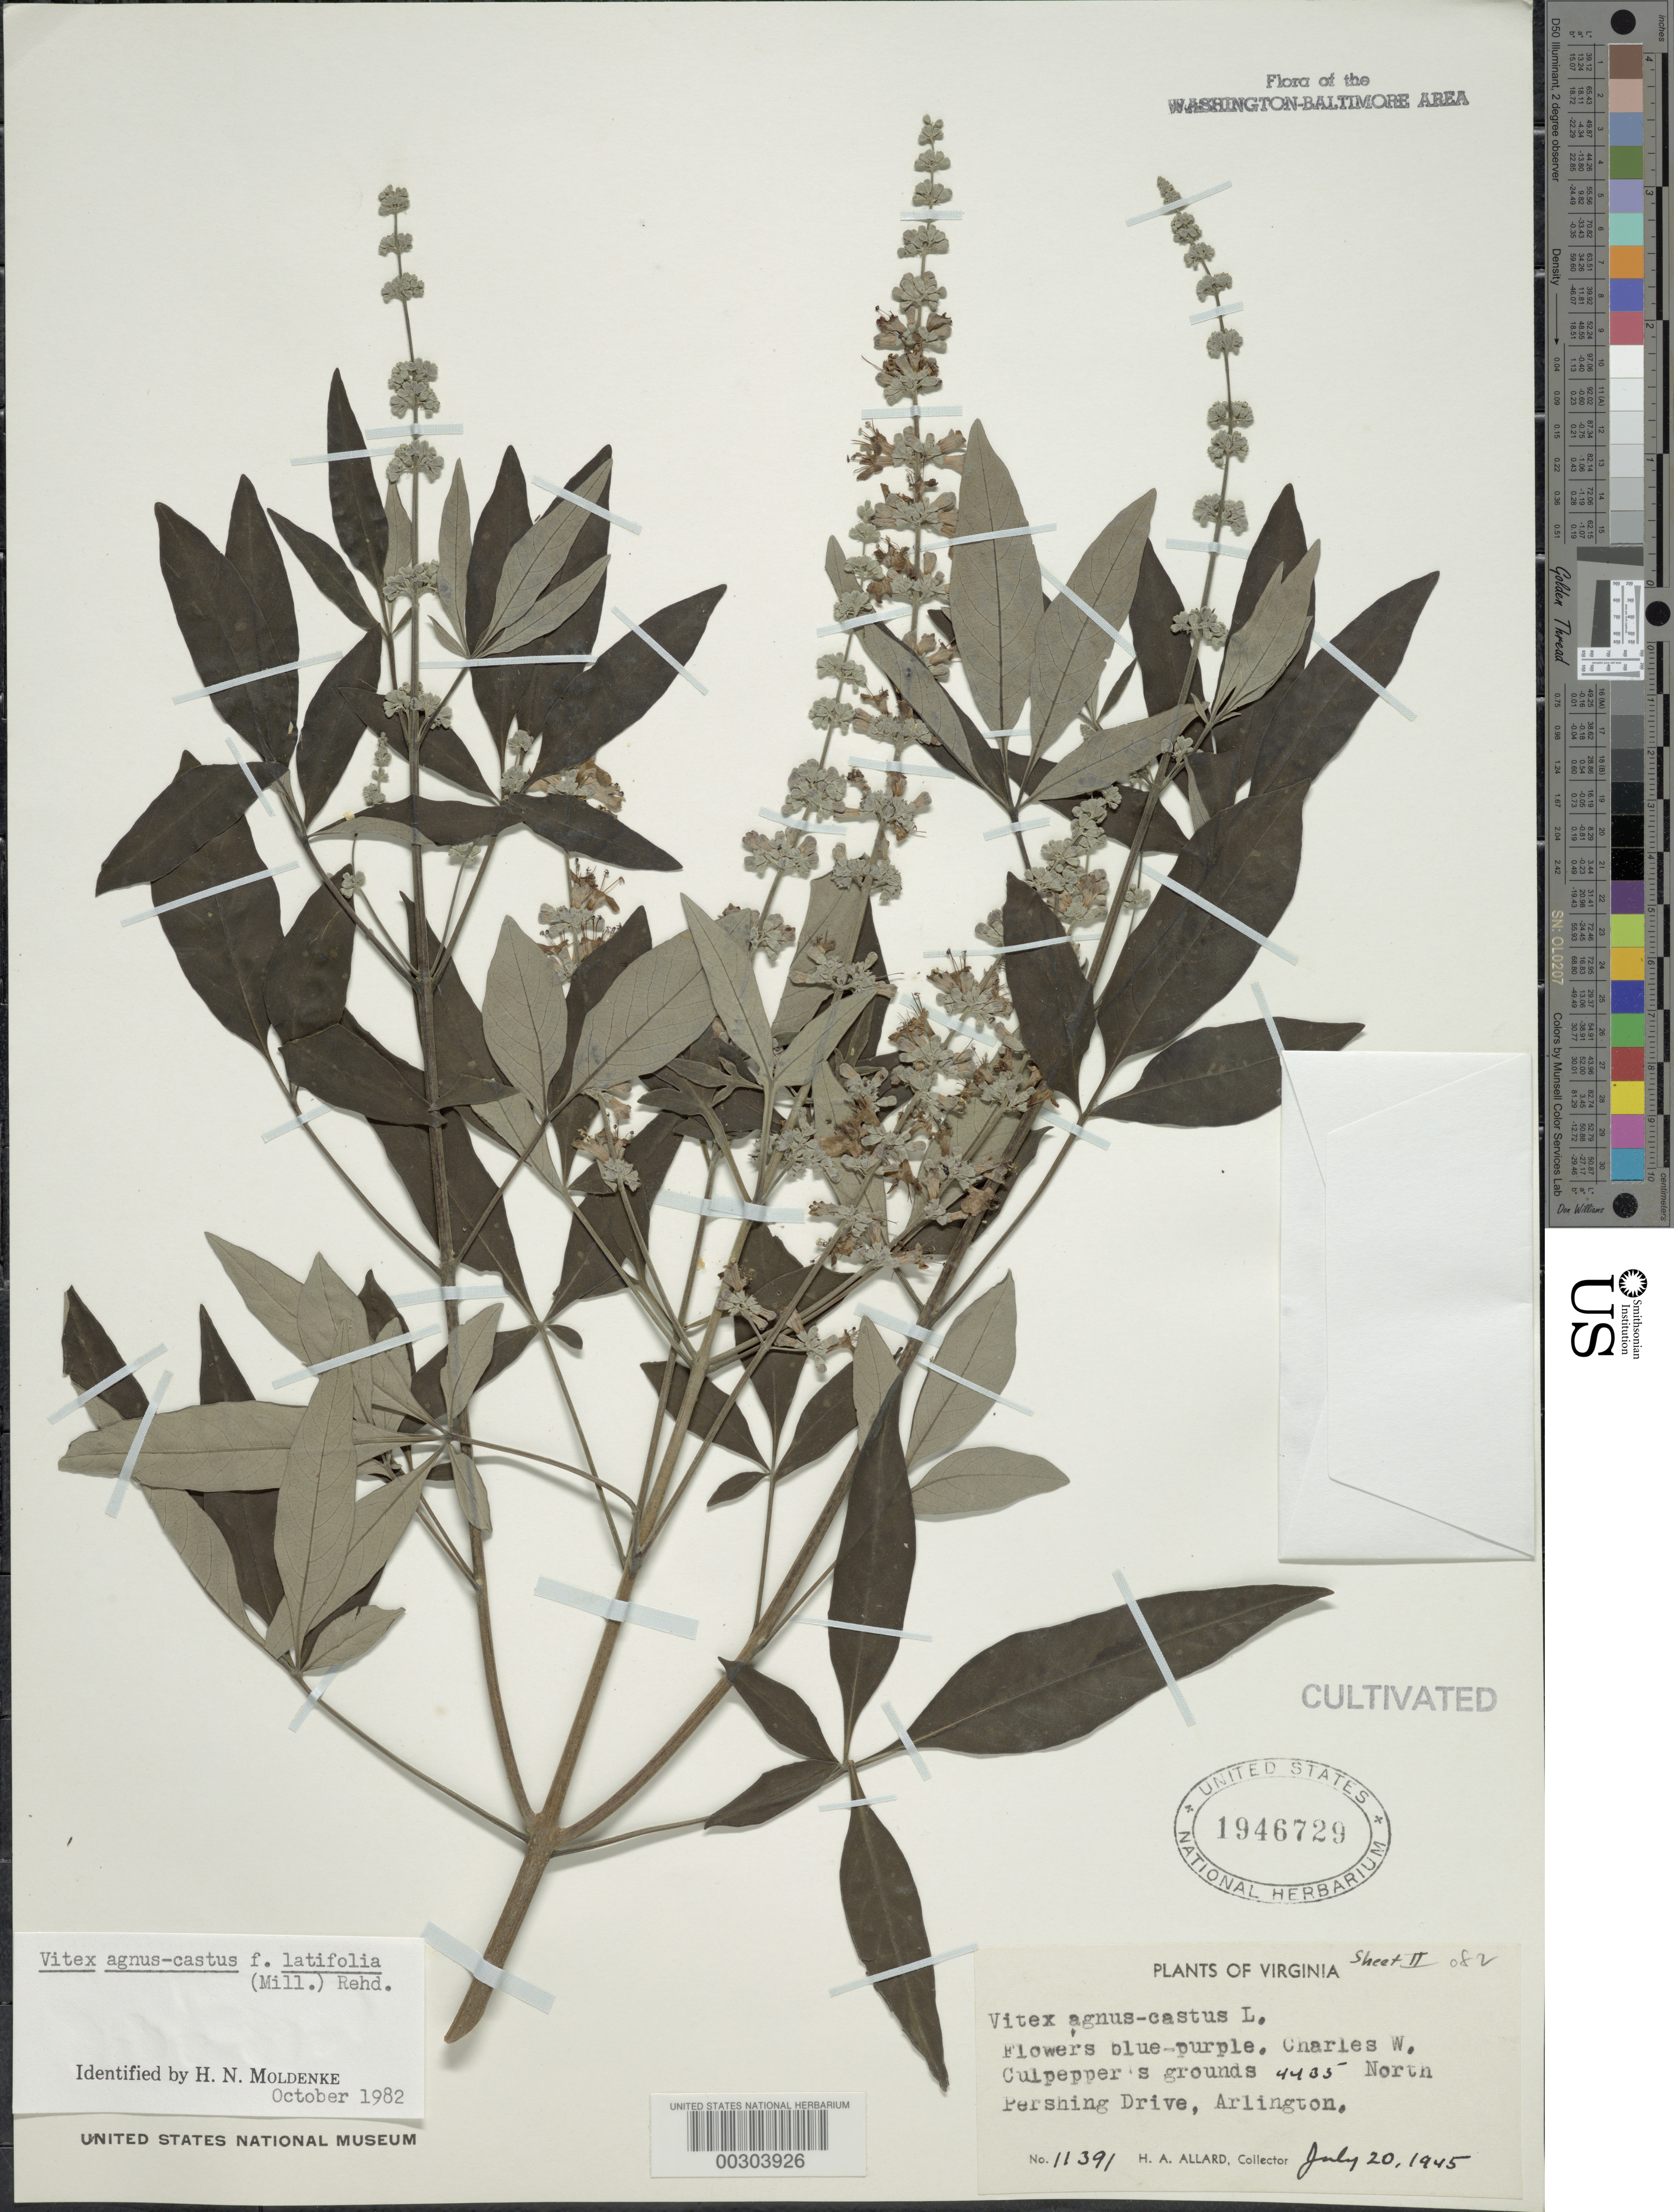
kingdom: Plantae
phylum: Tracheophyta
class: Magnoliopsida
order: Lamiales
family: Lamiaceae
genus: Vitex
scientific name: Vitex agnus-castus f. latifolia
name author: (Mill.) Rehder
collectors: H. A. Allard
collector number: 11391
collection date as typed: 20 Jul 1945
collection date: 1945-07-20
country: United States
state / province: Virginia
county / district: Arlington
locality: Arlington, 4435 N Pershing Dr, C.W. Culpepper's grounds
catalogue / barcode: US 1946729